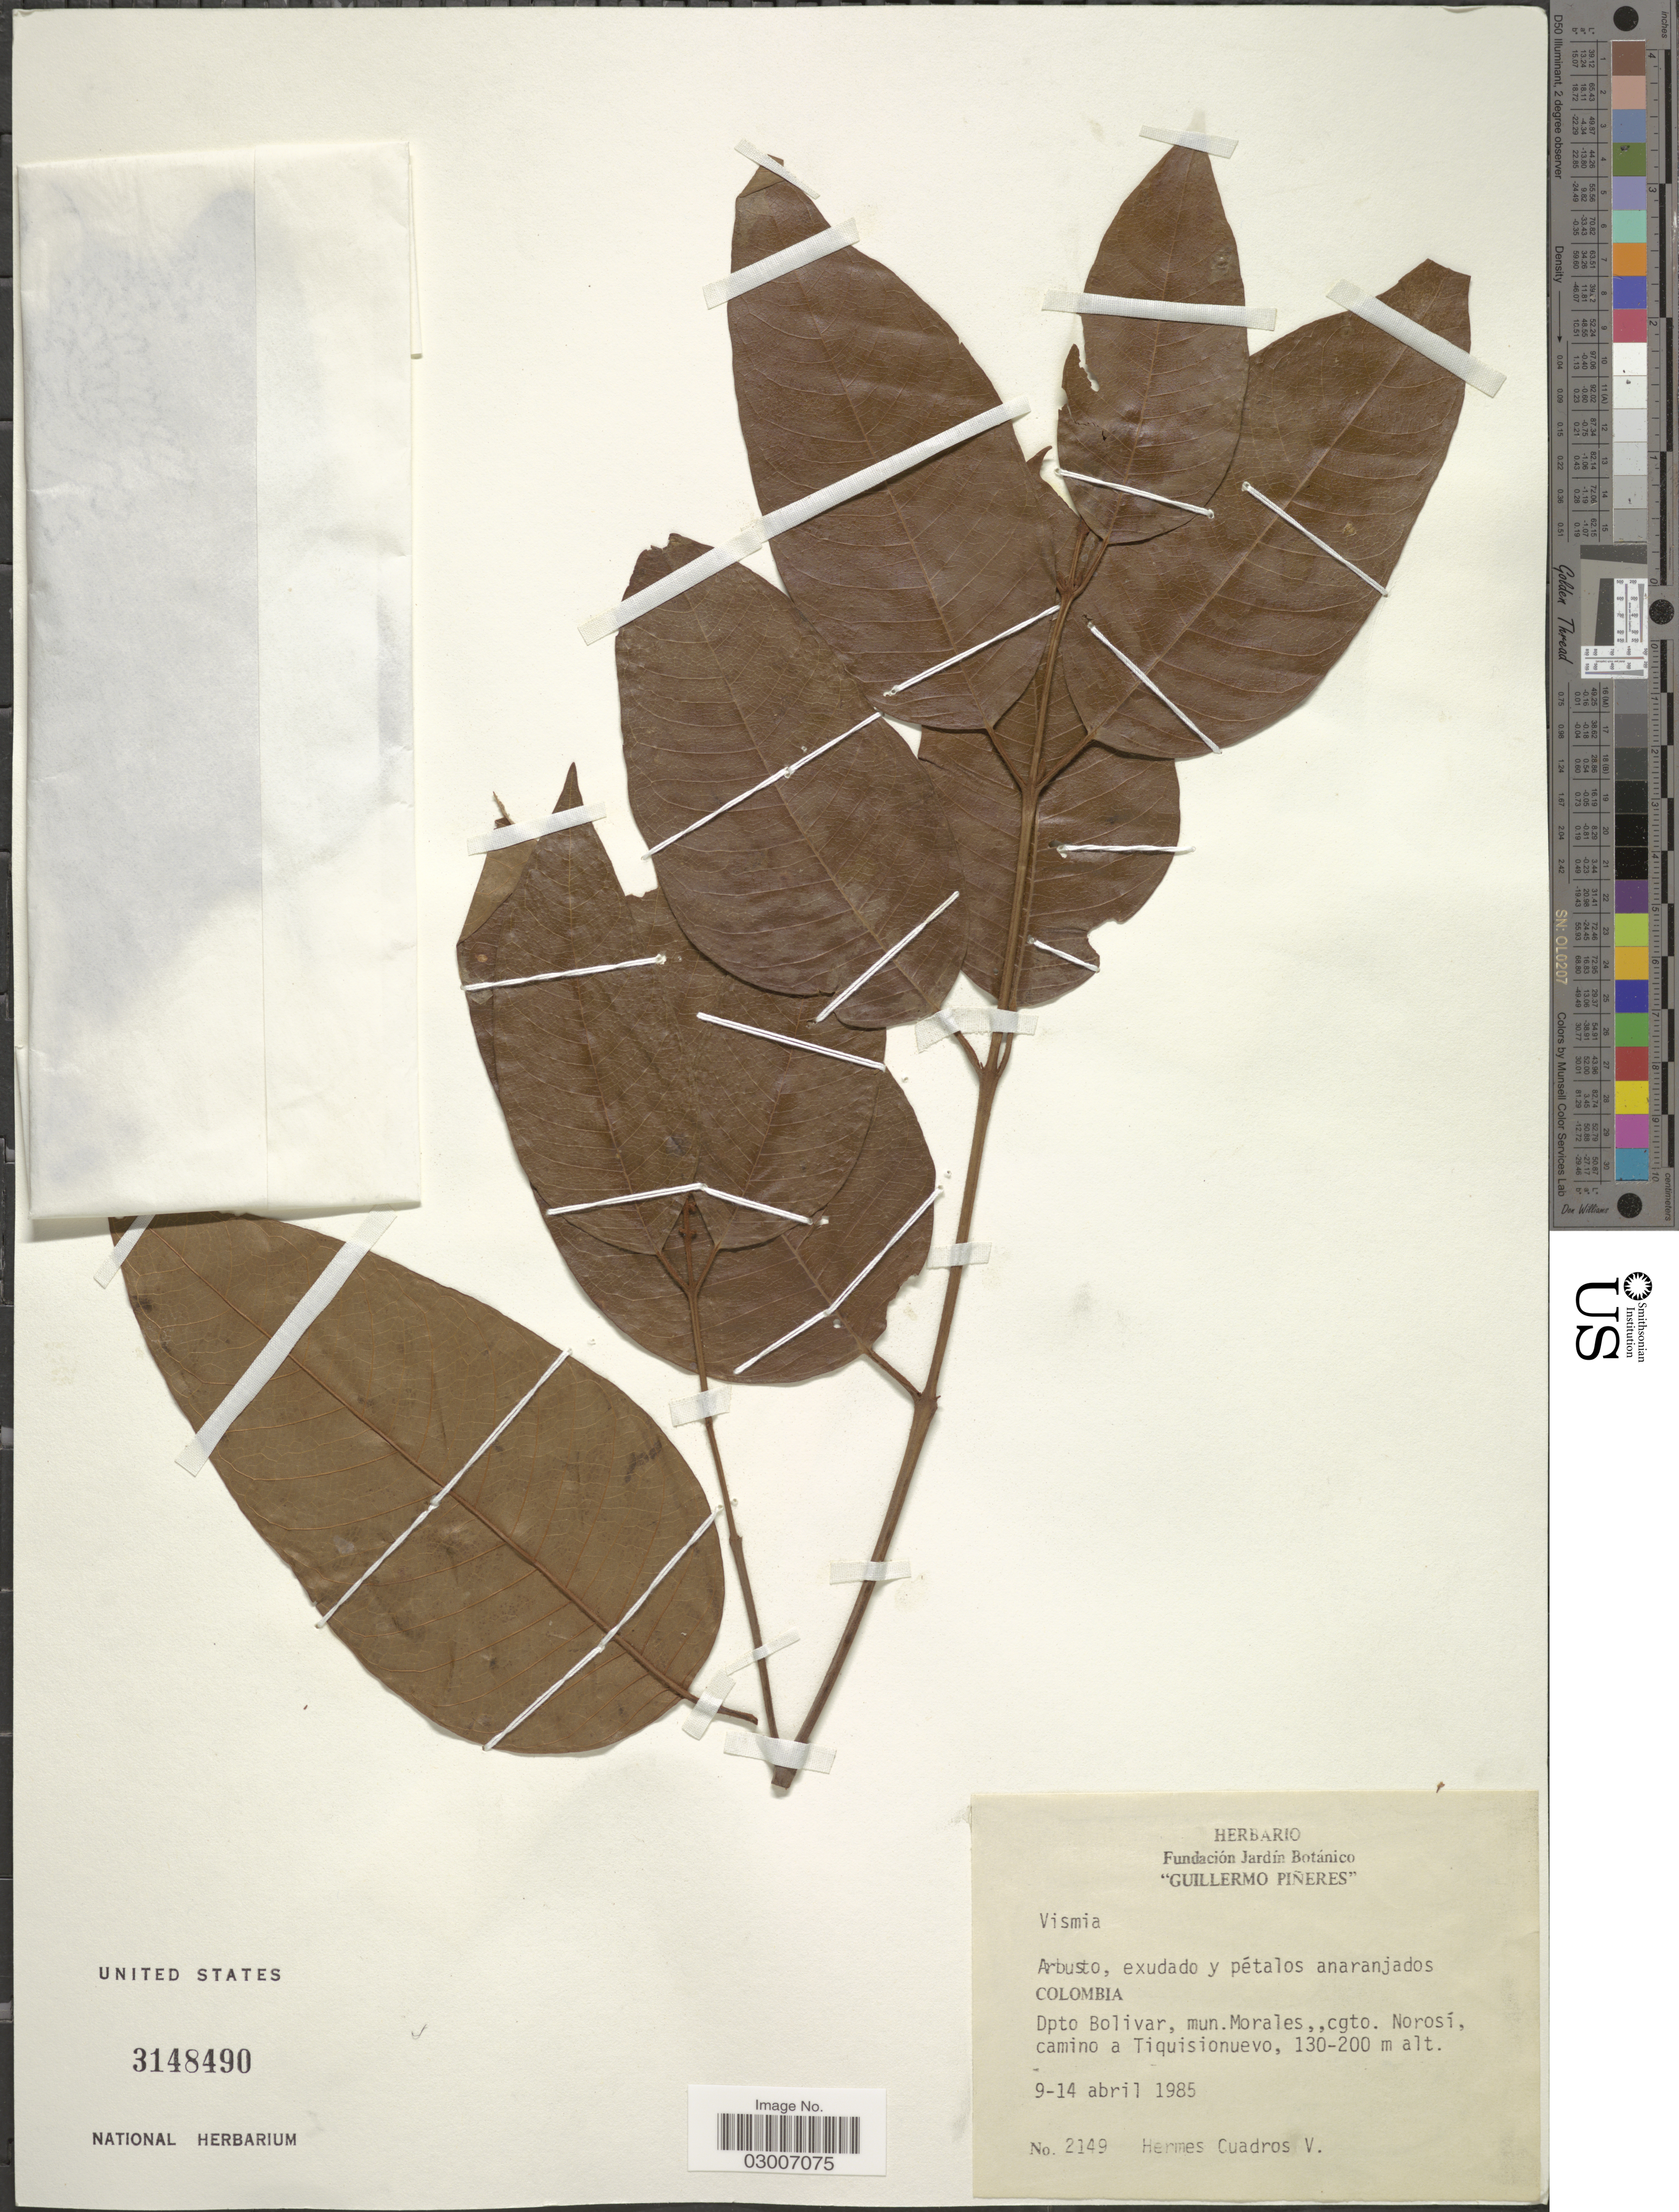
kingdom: Plantae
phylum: Tracheophyta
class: Magnoliopsida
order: Malpighiales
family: Hypericaceae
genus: Vismia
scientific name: Vismia sp.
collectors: H. Cuadros V.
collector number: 2149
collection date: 1985-04-09/1985-04-14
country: Colombia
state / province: Bolívar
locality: Dpto Bolívar, mun. Morales,, cgto. Norosí, camino a Tiquisionuevo.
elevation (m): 130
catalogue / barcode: US 3148490